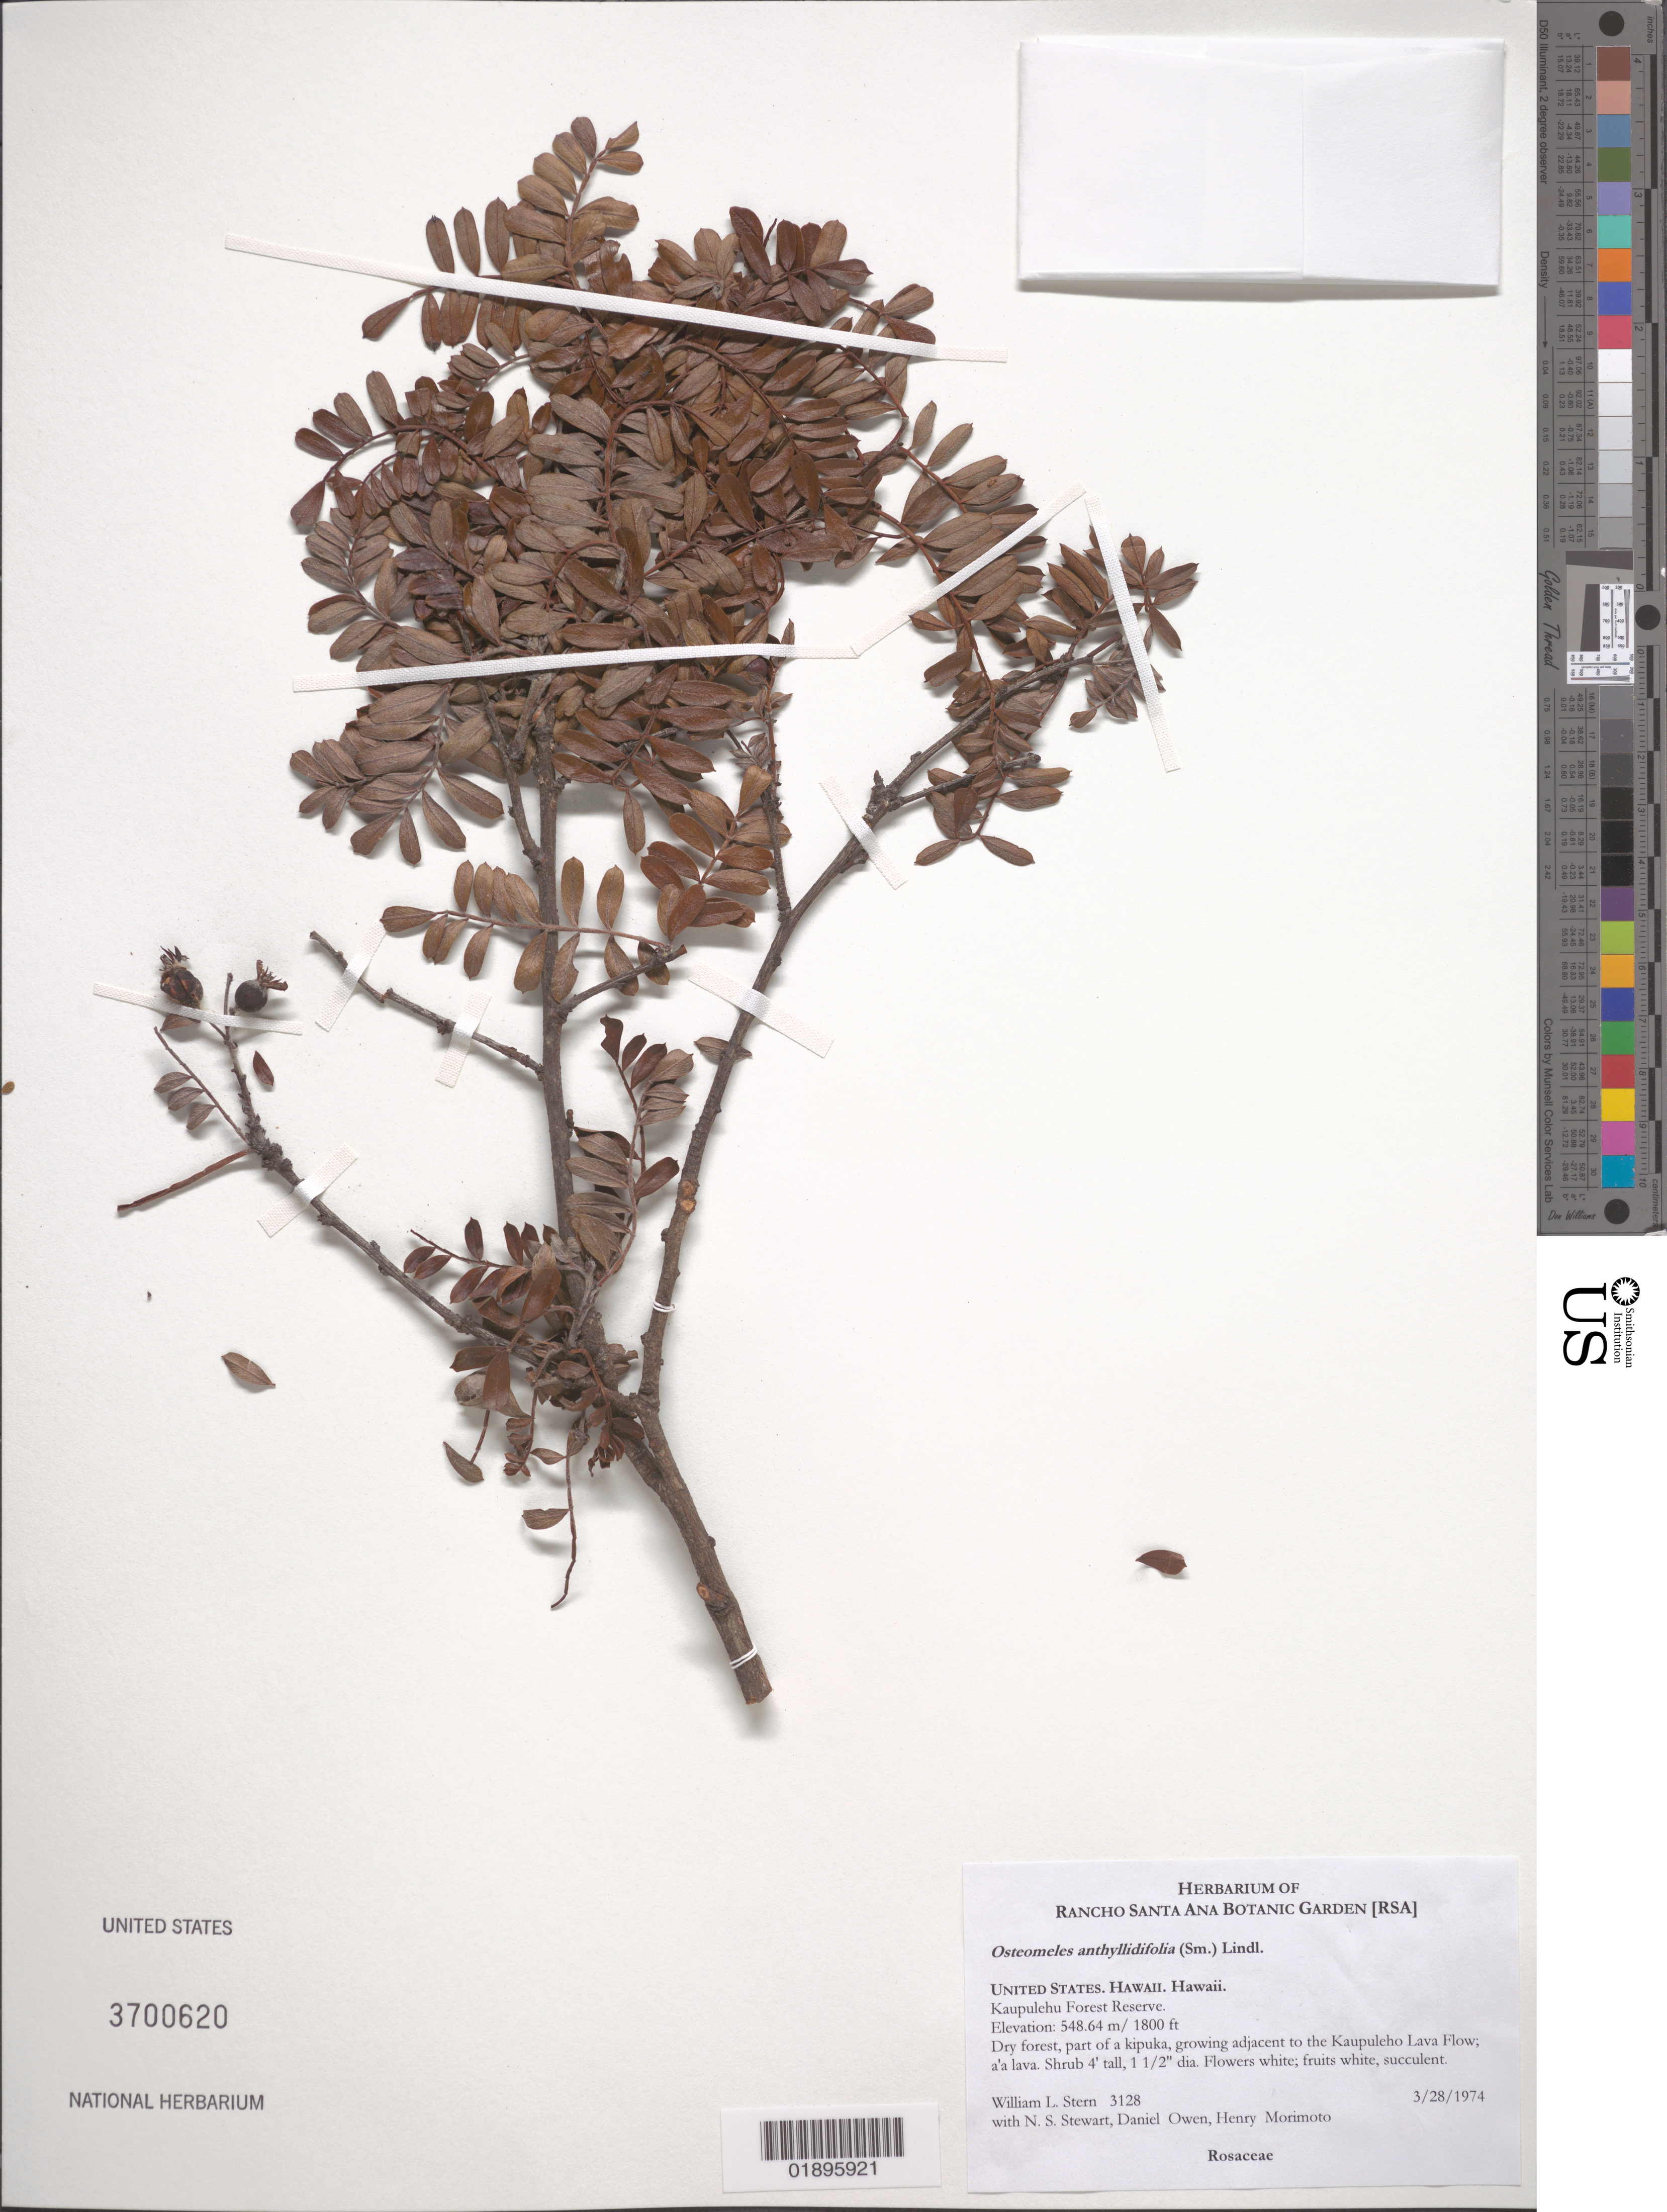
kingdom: Plantae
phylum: Tracheophyta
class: Magnoliopsida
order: Rosales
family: Rosaceae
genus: Osteomeles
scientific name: Osteomeles anthyllidifolia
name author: (Small) Lindl.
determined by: Wagner, W. L., (BOT), Smithsonian Institution - National Museum of Natural History (UNITED STATES)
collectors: W. L. Stern, N. Stewart, D. Owen & H. Morimoto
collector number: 3128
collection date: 1974-03-28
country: United States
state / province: Hawaii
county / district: Hawaii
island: Hawaii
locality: Kaupulehu Forest Reserve, part of a kipuka, growing adjacent to the Kaupuleho Lava Flow, a'a lava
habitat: Dry forest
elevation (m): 549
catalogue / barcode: US 3700620